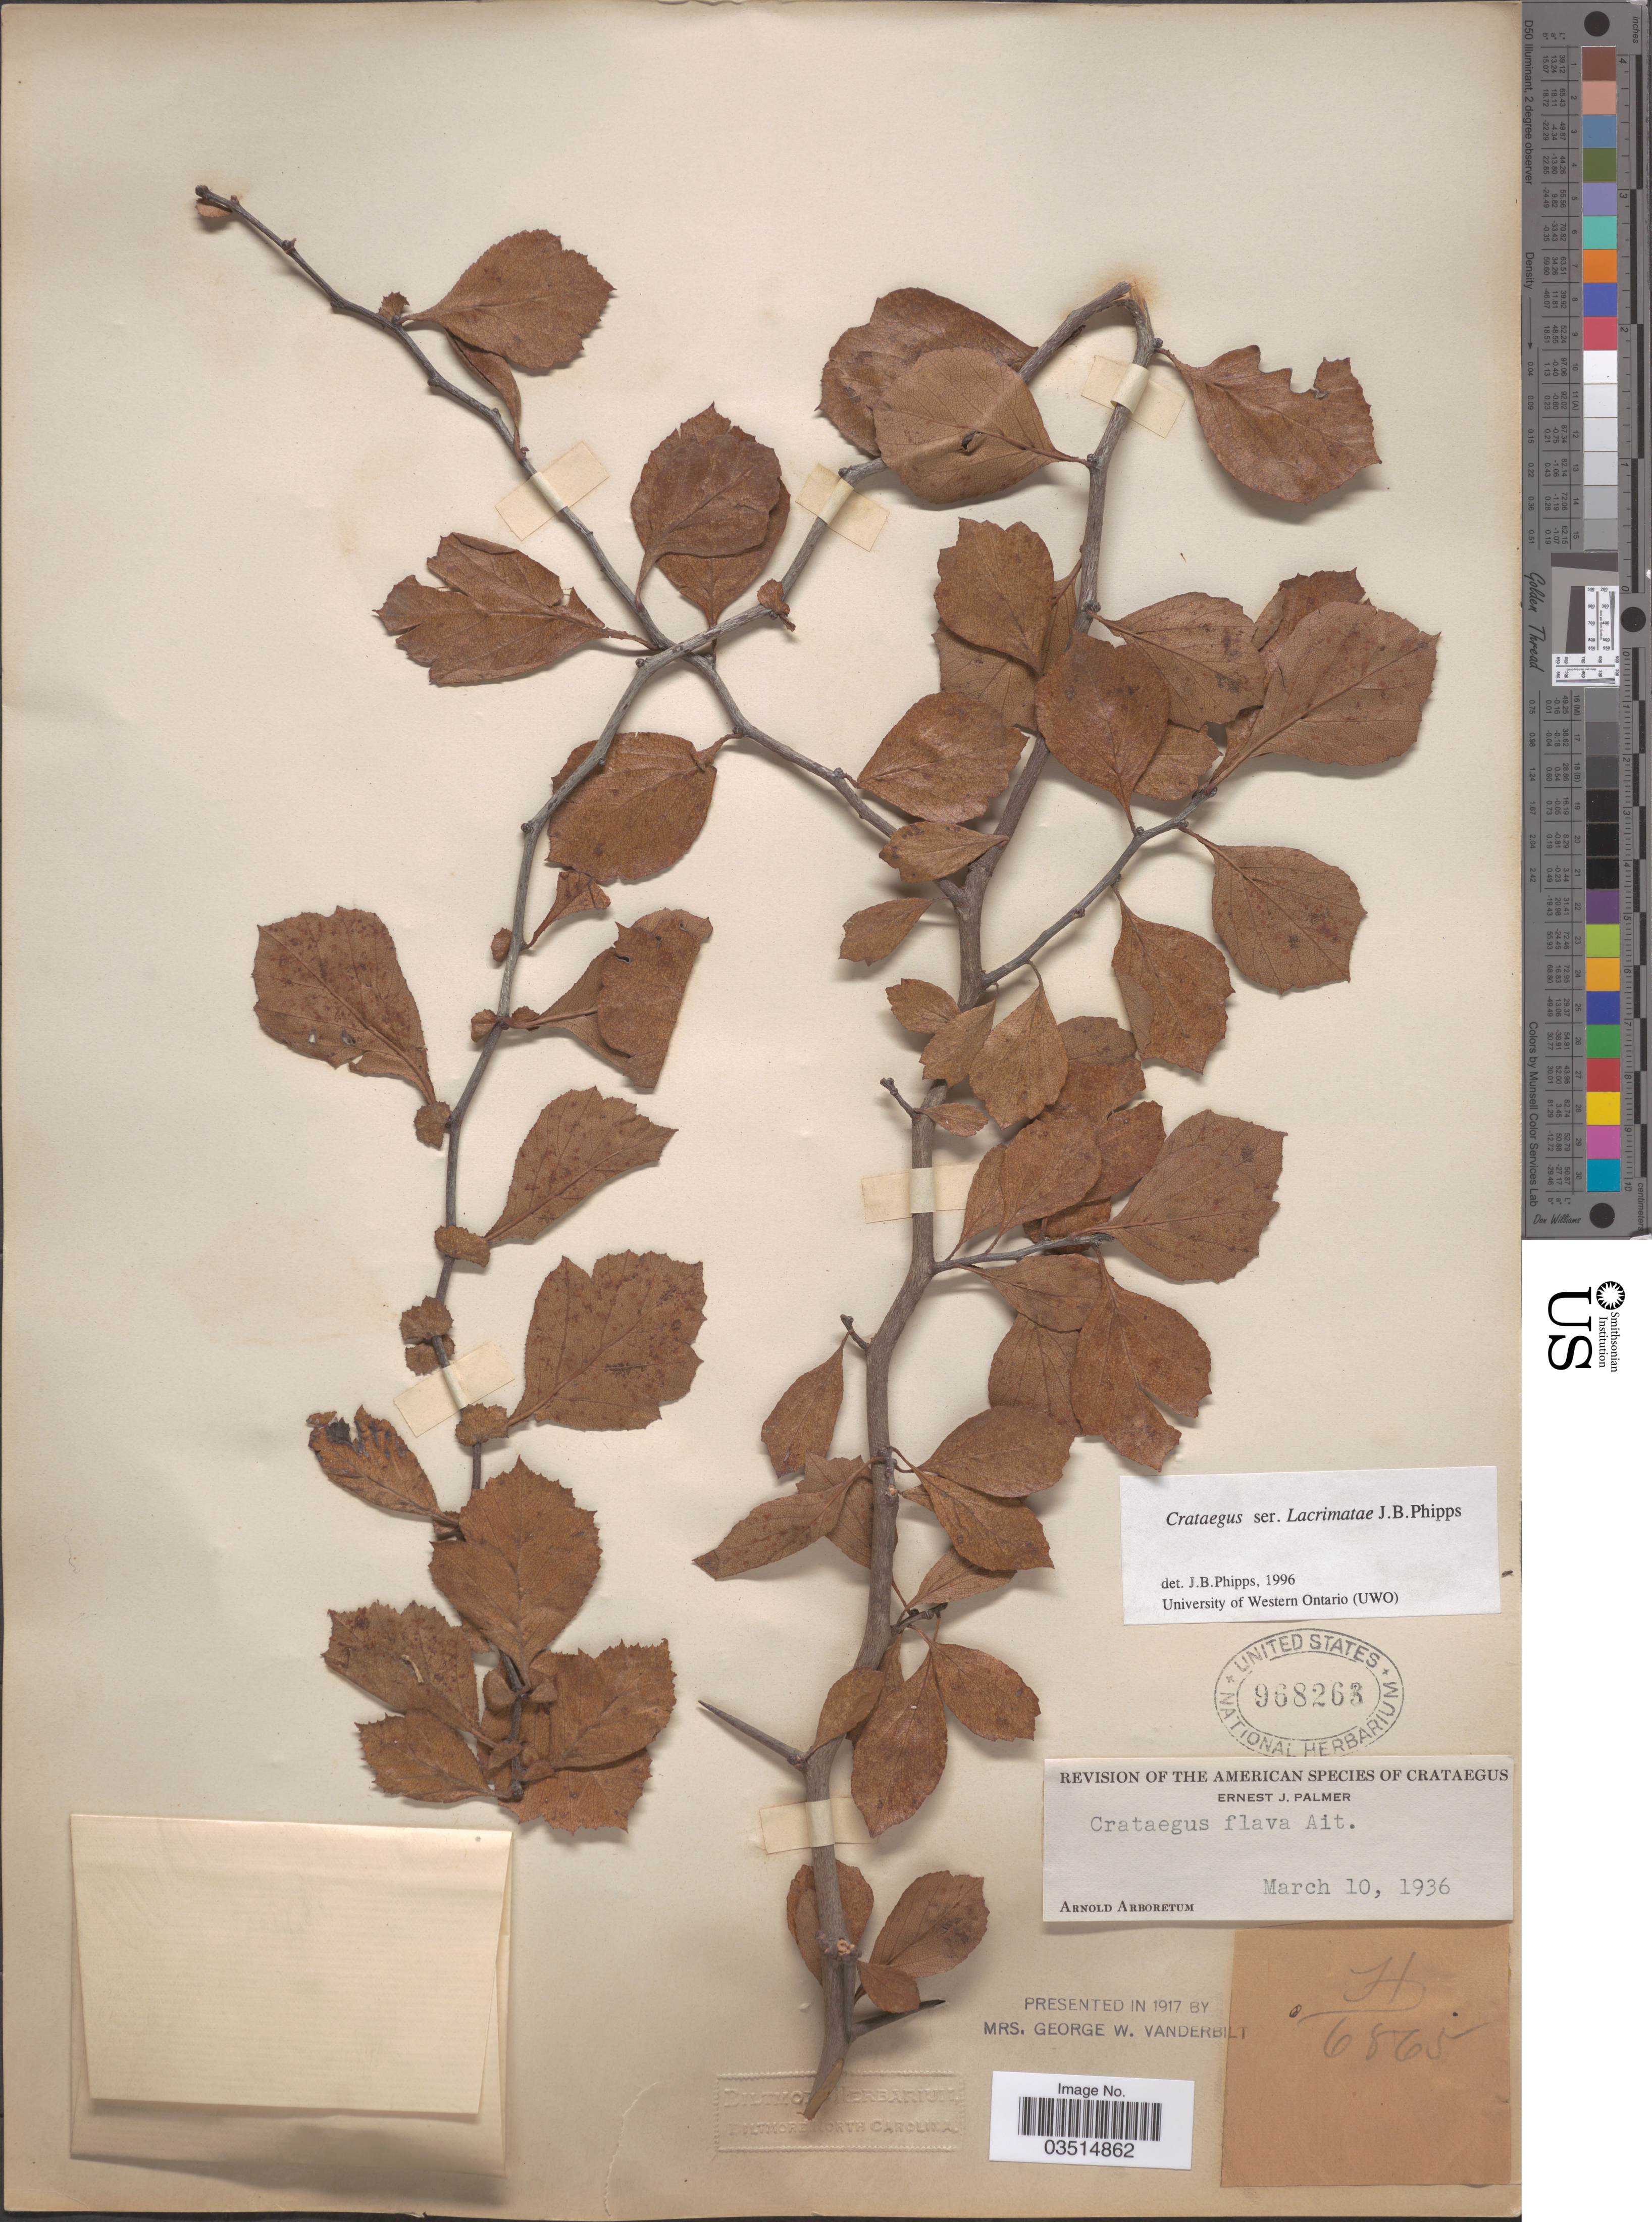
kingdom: Plantae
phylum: Tracheophyta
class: Magnoliopsida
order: Rosales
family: Rosaceae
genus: Crataegus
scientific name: Crataegus flava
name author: Aiton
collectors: ex herb. Biltmore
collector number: H6865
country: United States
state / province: North Carolina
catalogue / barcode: US 968293